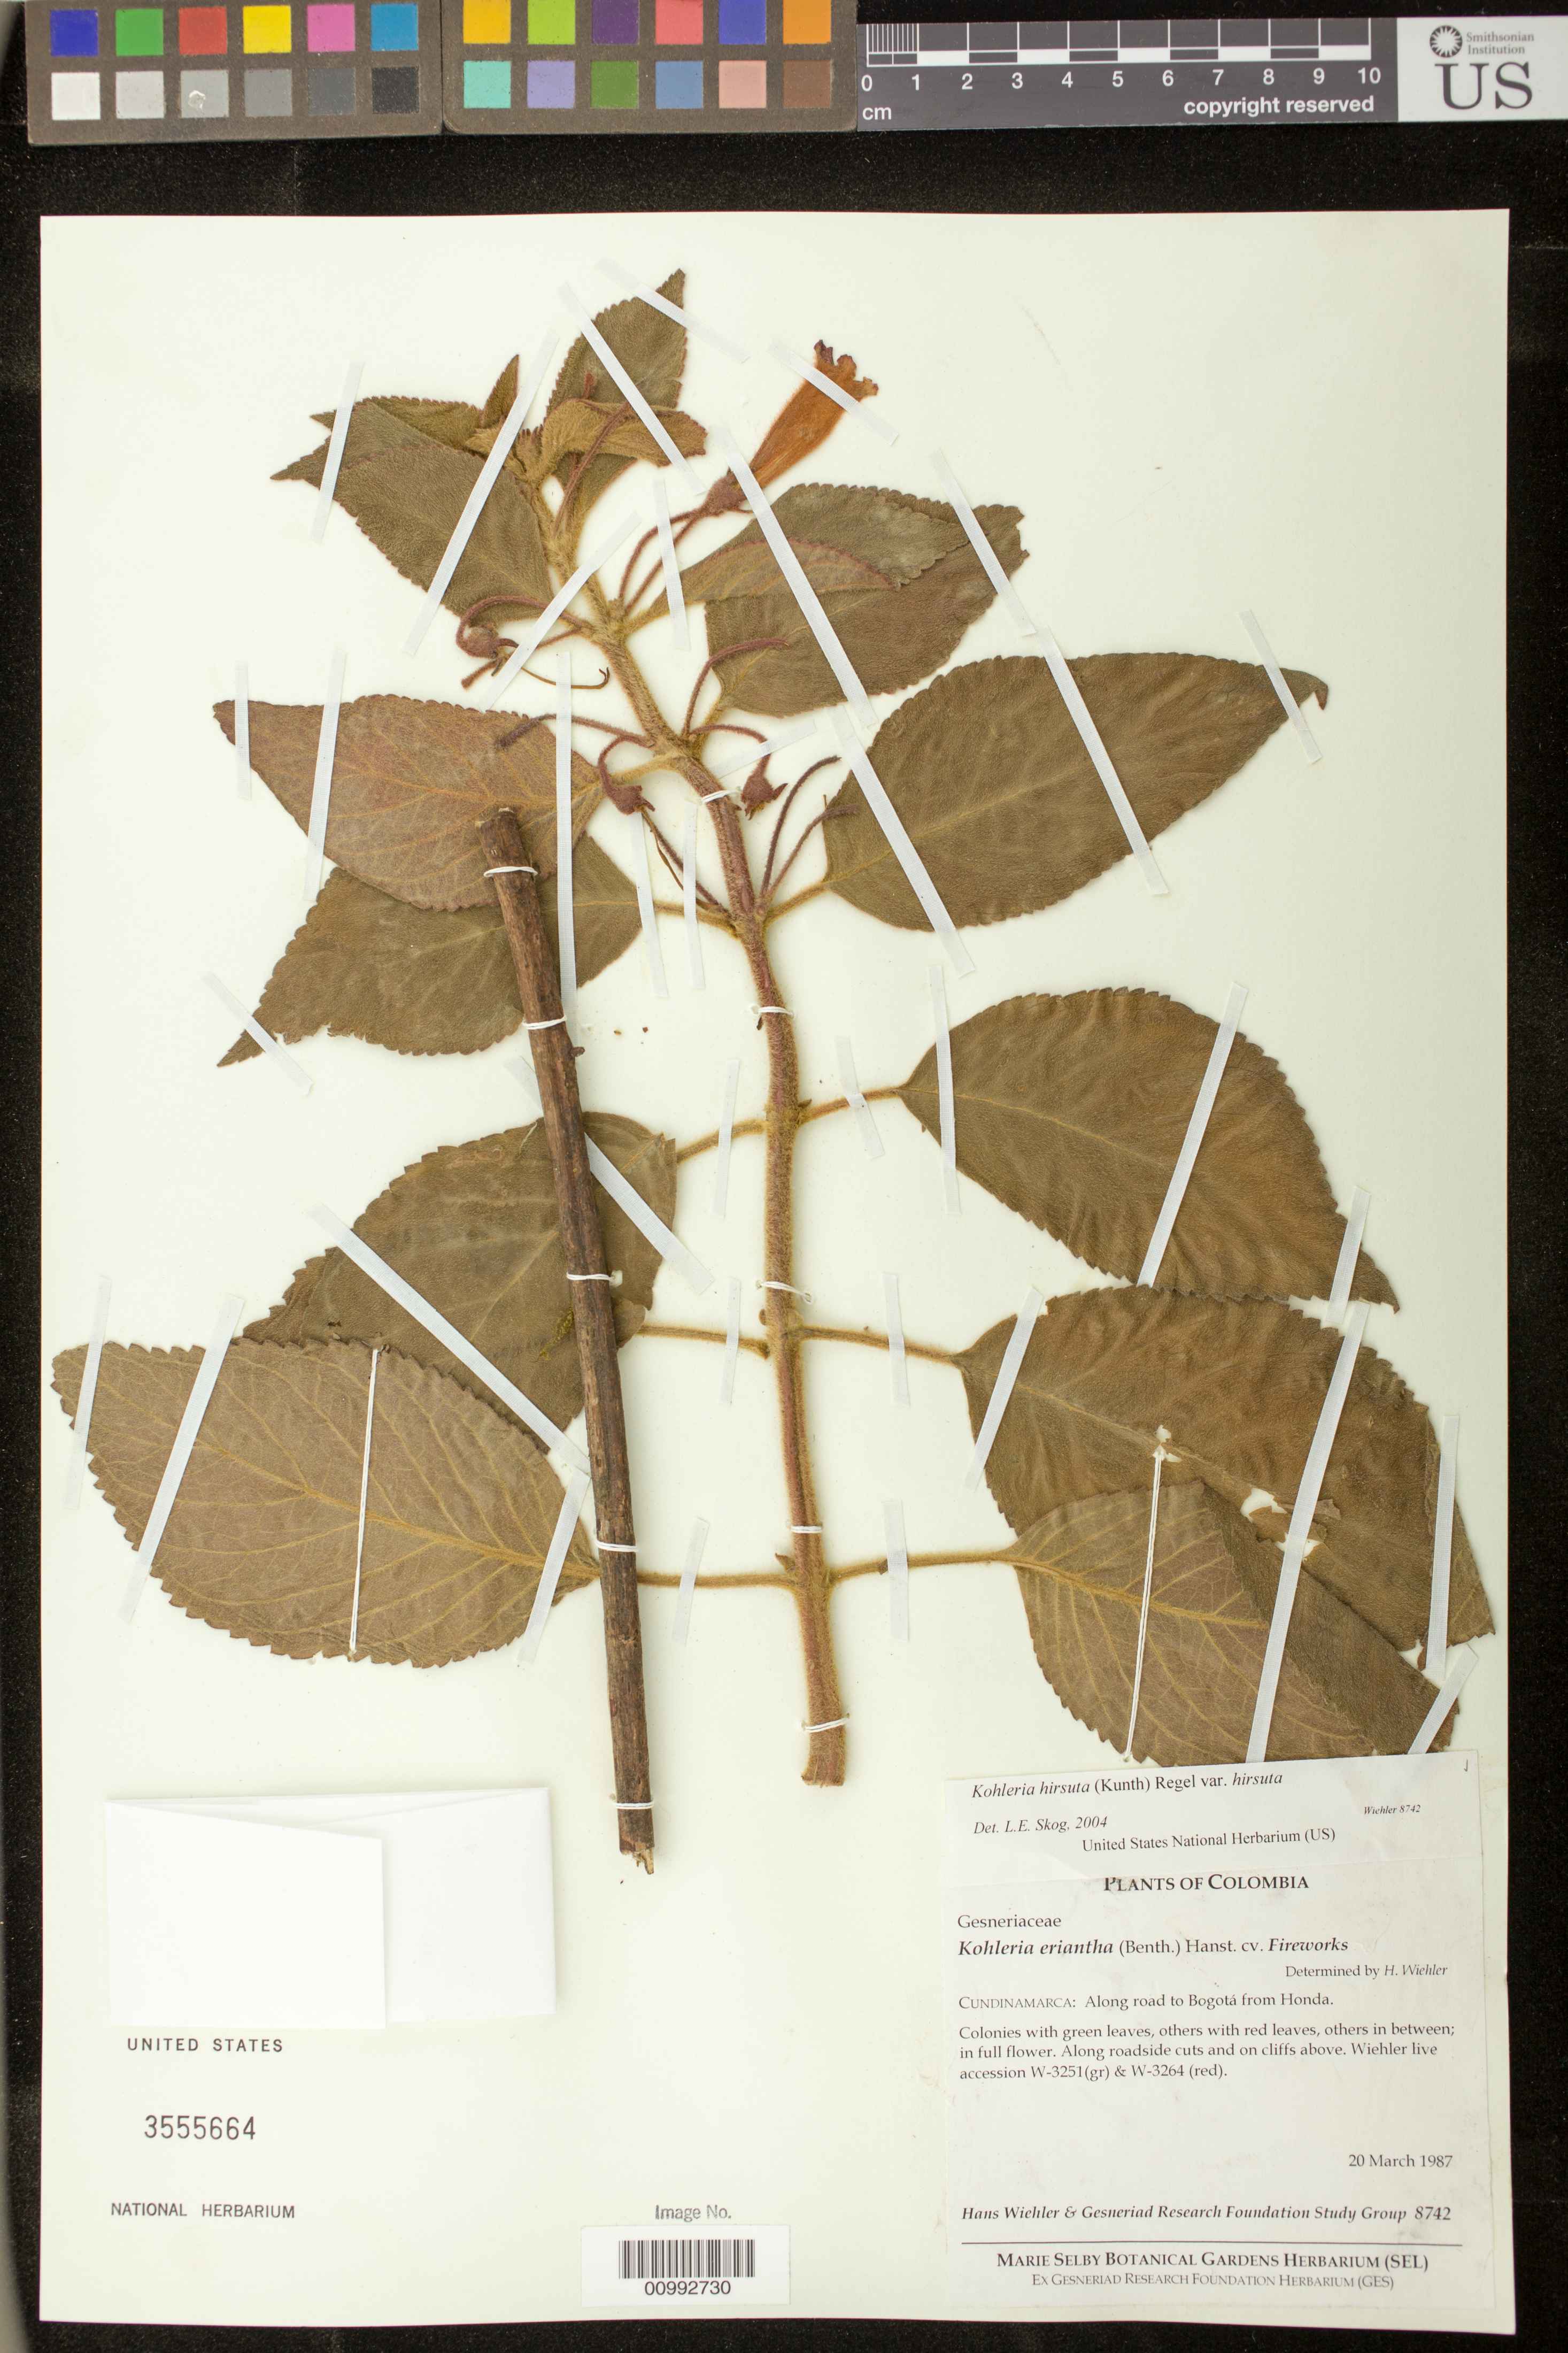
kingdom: Plantae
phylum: Tracheophyta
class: Magnoliopsida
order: Lamiales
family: Gesneriaceae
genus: Kohleria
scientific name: Kohleria hirsuta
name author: (Kunth) Regel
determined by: Skog, Laurence E.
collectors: H. J. Wiehler & GRF Study Group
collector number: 8742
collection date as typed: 20 Mar 1987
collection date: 1987-03-20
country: Colombia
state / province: Cundinamarca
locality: Cundinamarca: along road to Bogotá from Honda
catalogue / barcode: US 3555664